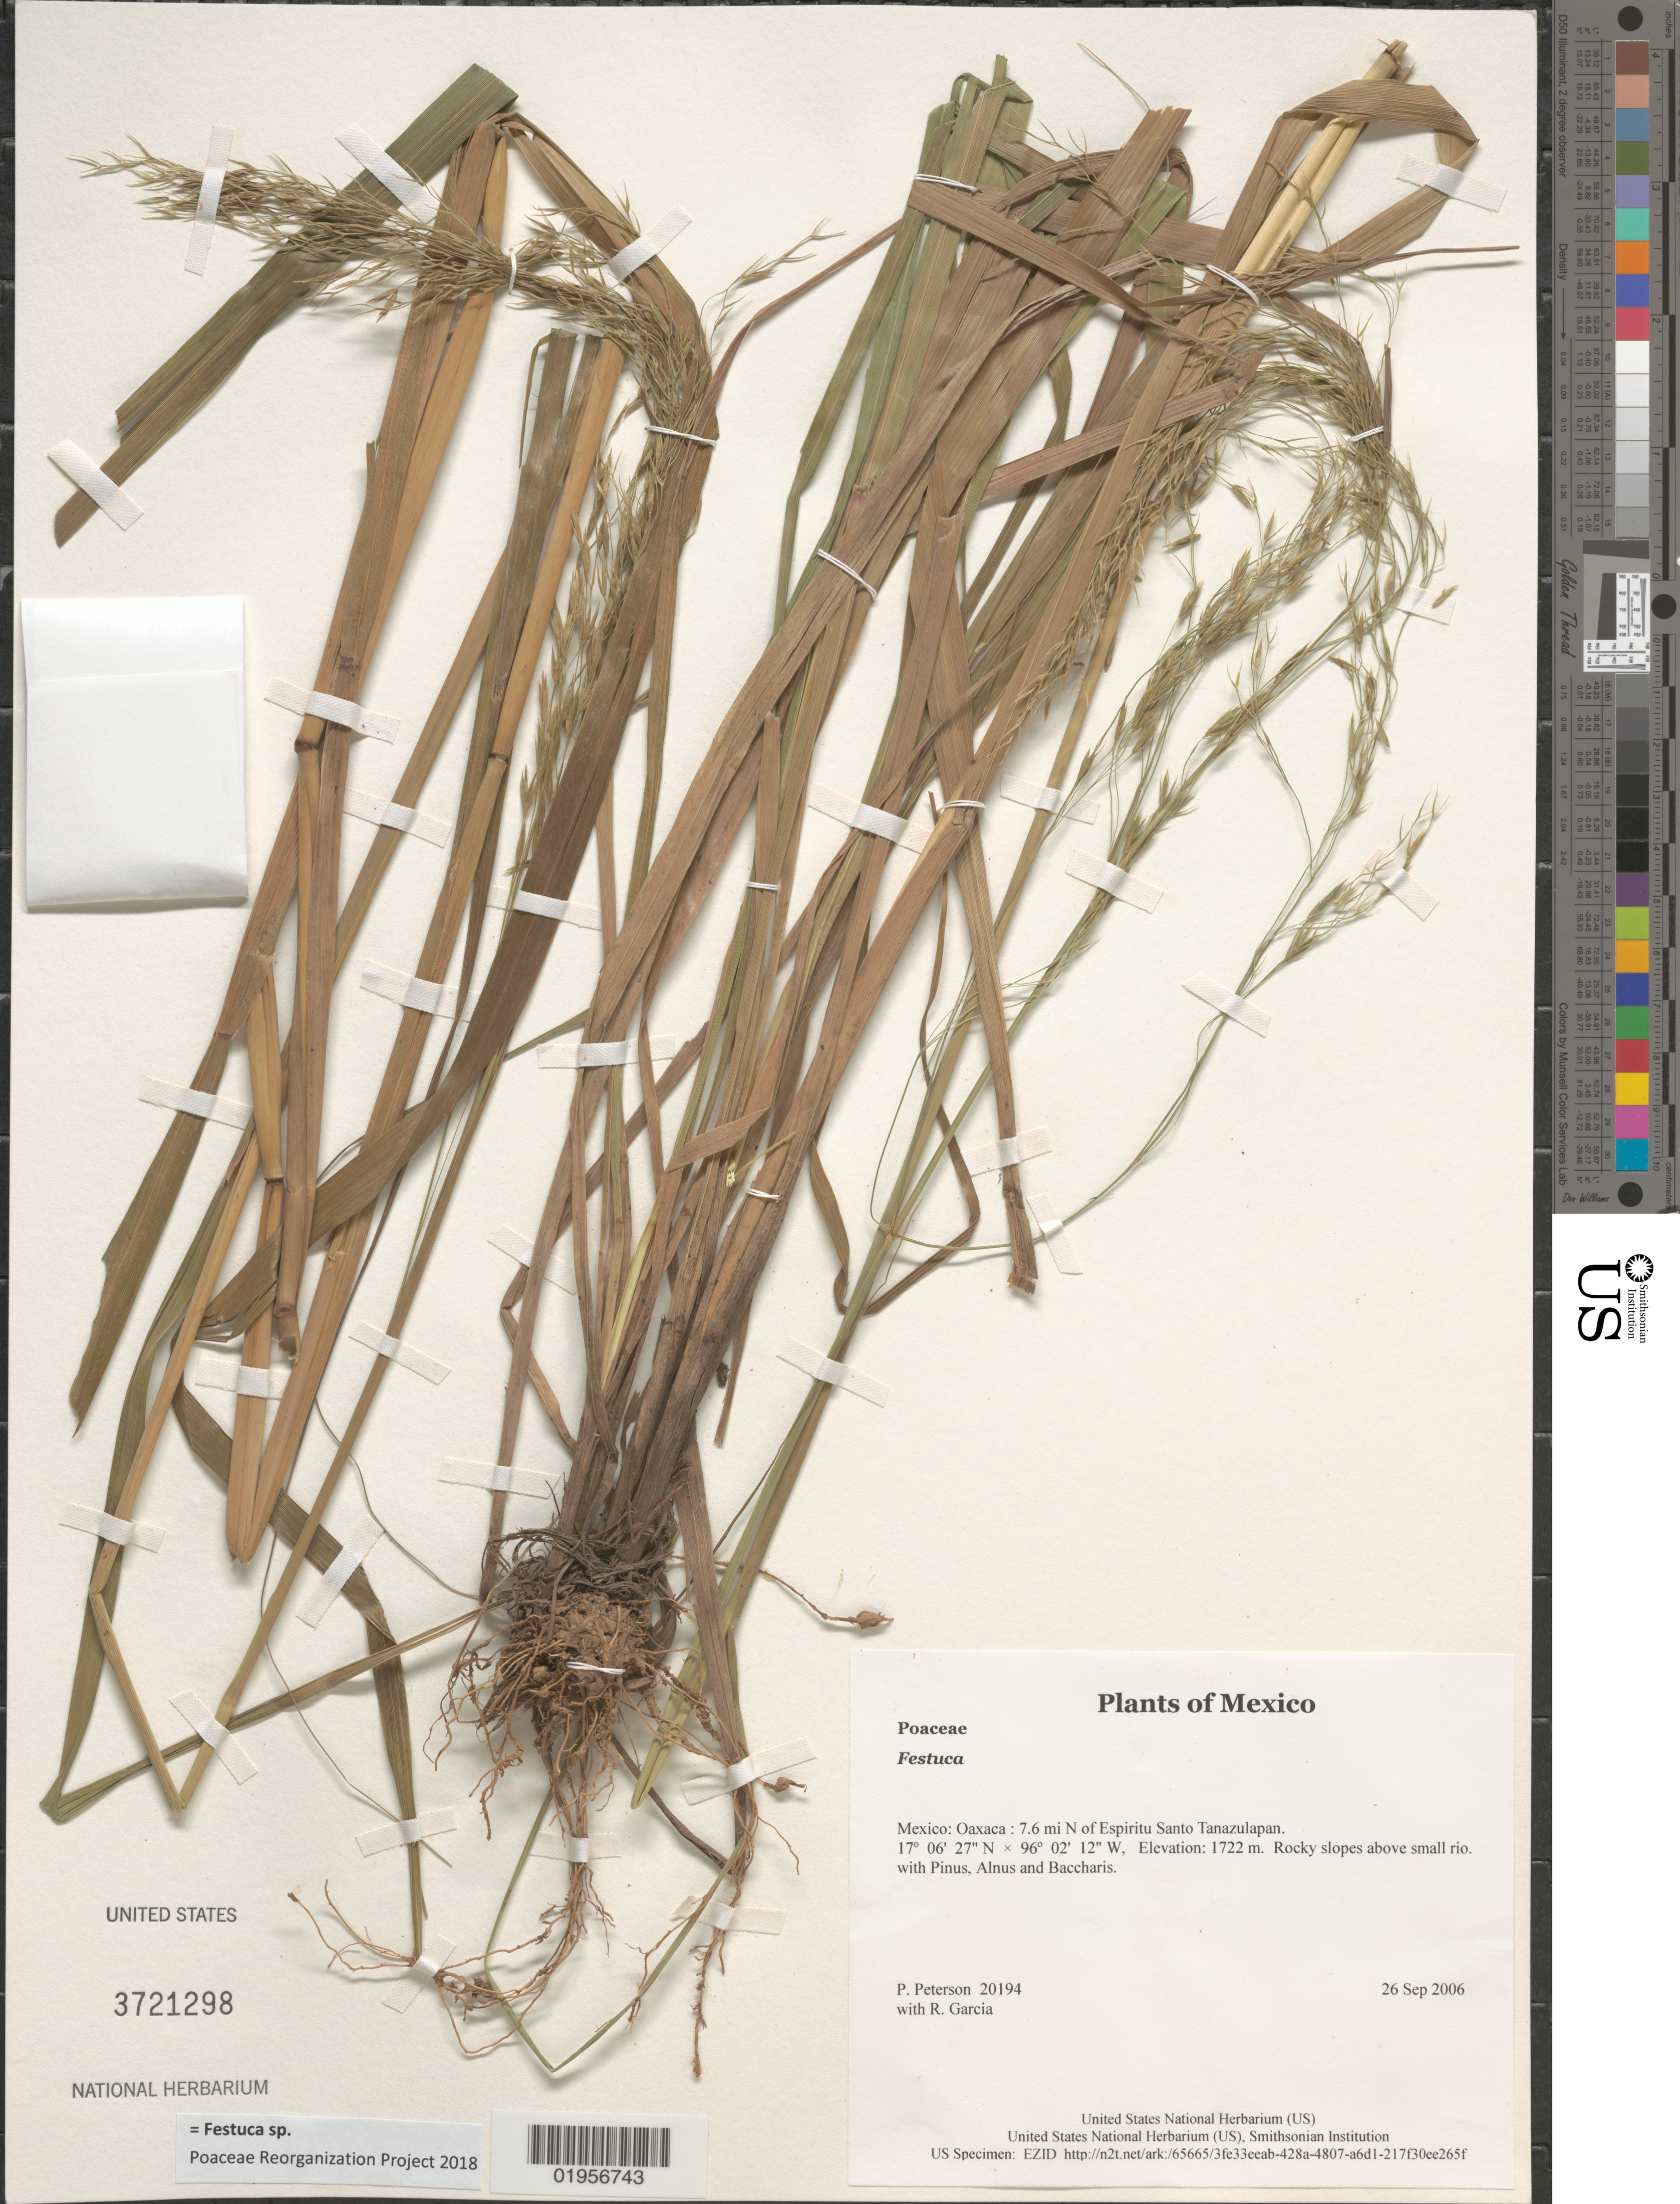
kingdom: Plantae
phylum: Tracheophyta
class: Liliopsida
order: Poales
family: Poaceae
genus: Festuca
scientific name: Festuca sp.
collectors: P. M. Peterson & R. Garcia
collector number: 20194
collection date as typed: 26 Sep 2006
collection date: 2006-09-26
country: Mexico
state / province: Oaxaca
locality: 7.6 mi N of Espiritu Santo Tanazulapan.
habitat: Rocky slopes above small rio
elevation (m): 1722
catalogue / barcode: US 3721298